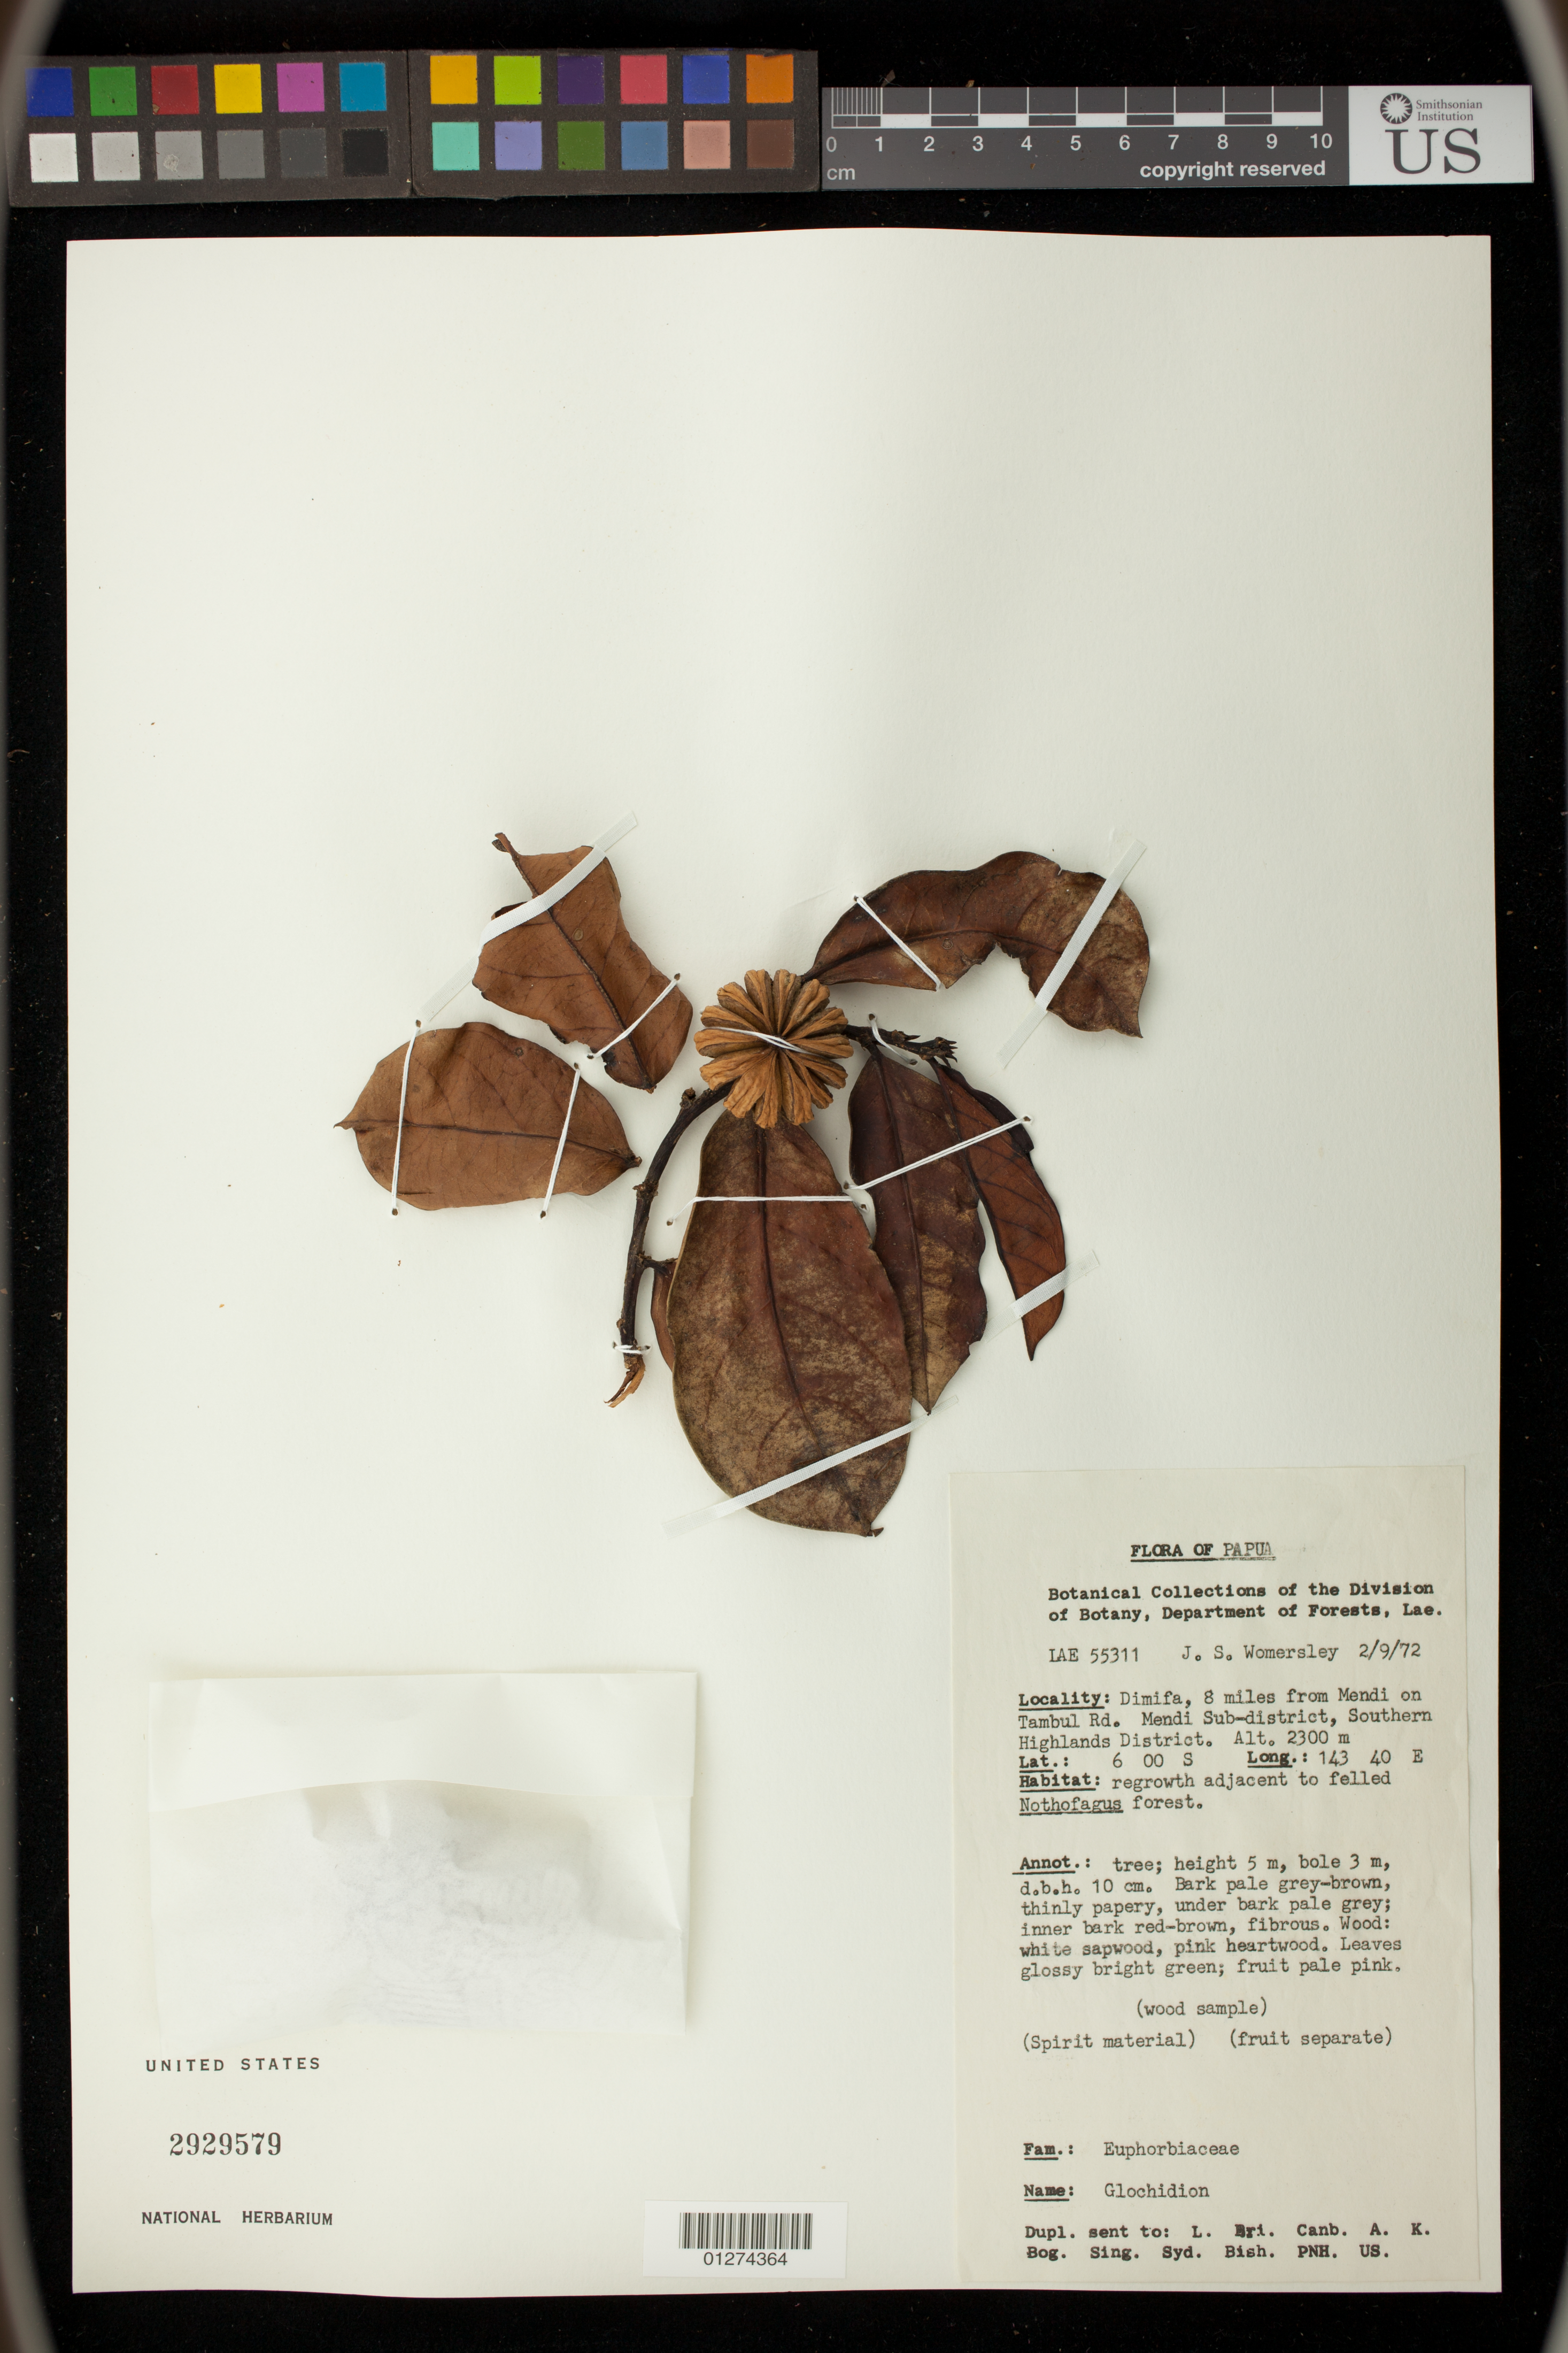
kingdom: Plantae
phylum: Tracheophyta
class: Magnoliopsida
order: Malpighiales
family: Phyllanthaceae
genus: Glochidion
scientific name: Glochidion sp.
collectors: J. S. Womersley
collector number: LAE 55311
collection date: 1972-09-02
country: Papua New Guinea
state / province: Southern Highlands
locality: Dimifa, 8 miles from Mendi on Tambul Rd. Mendi Sub-district.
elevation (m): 2300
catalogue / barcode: US 2929579